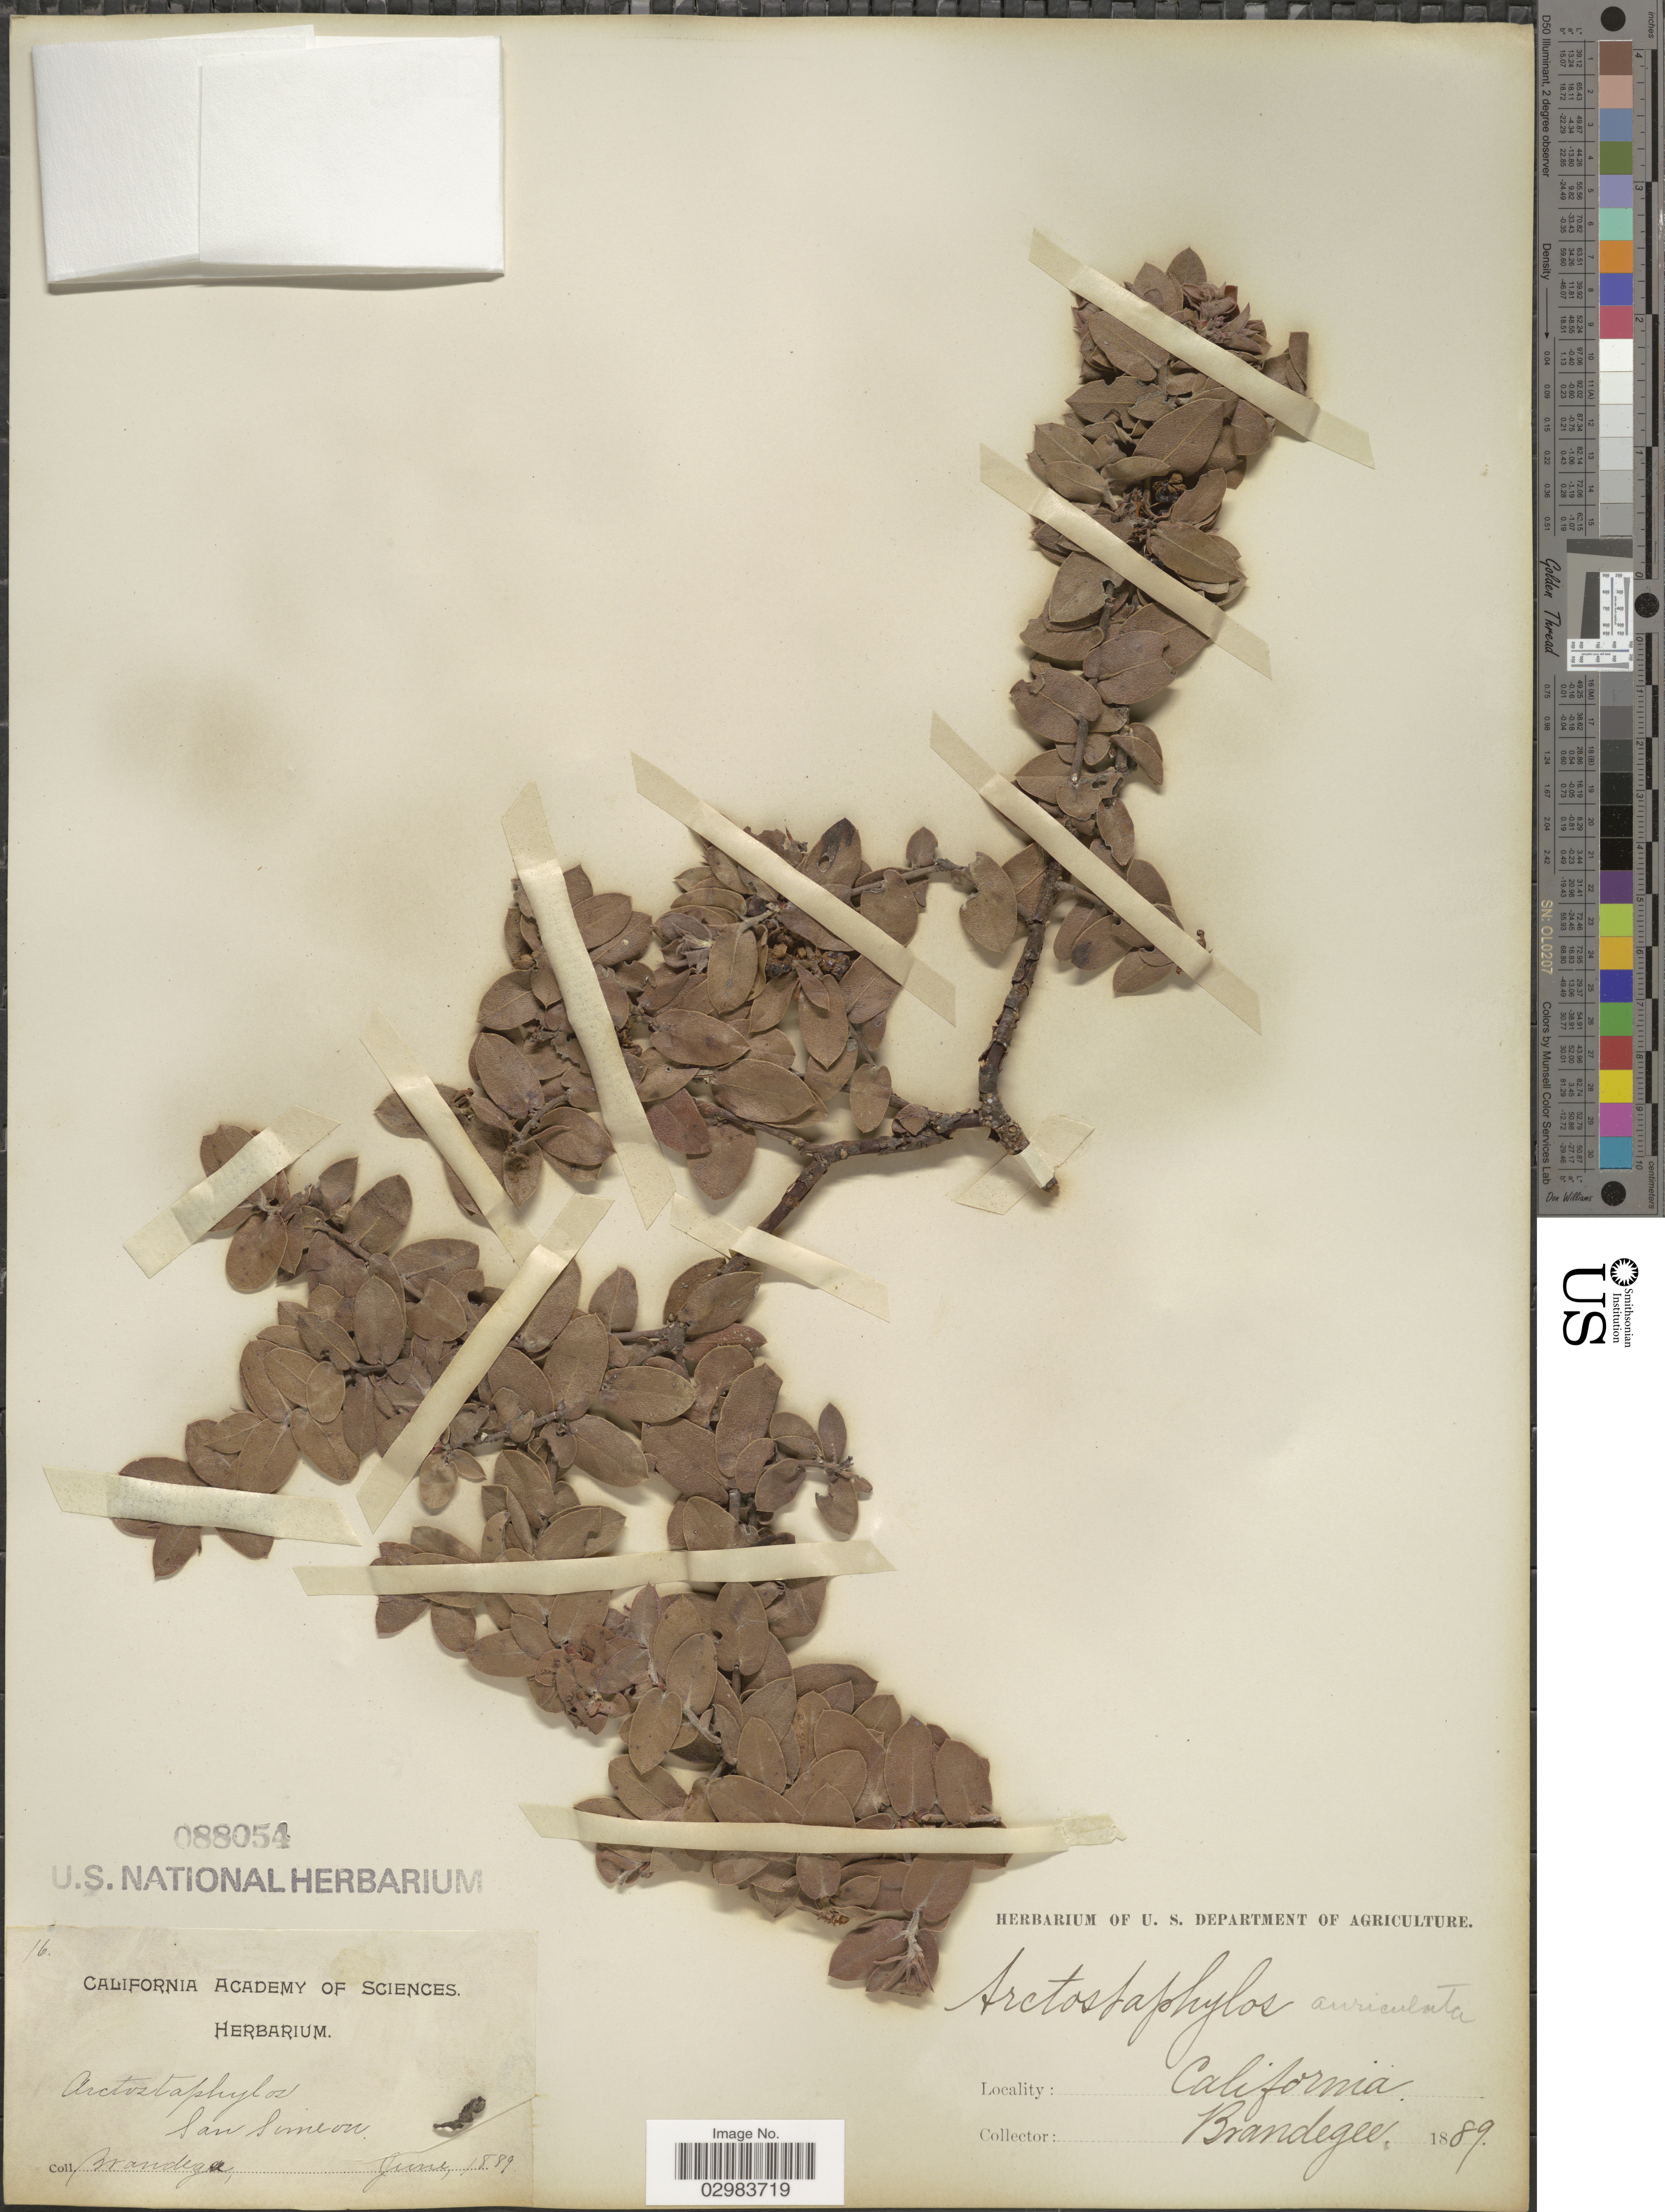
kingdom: Plantae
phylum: Tracheophyta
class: Magnoliopsida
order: Ericales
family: Ericaceae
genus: Arctostaphylos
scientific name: Arctostaphylos auriculata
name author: Eastw.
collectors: -- Brandegee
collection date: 1889-06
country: United States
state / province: California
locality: San Simeon.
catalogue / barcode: US 88054